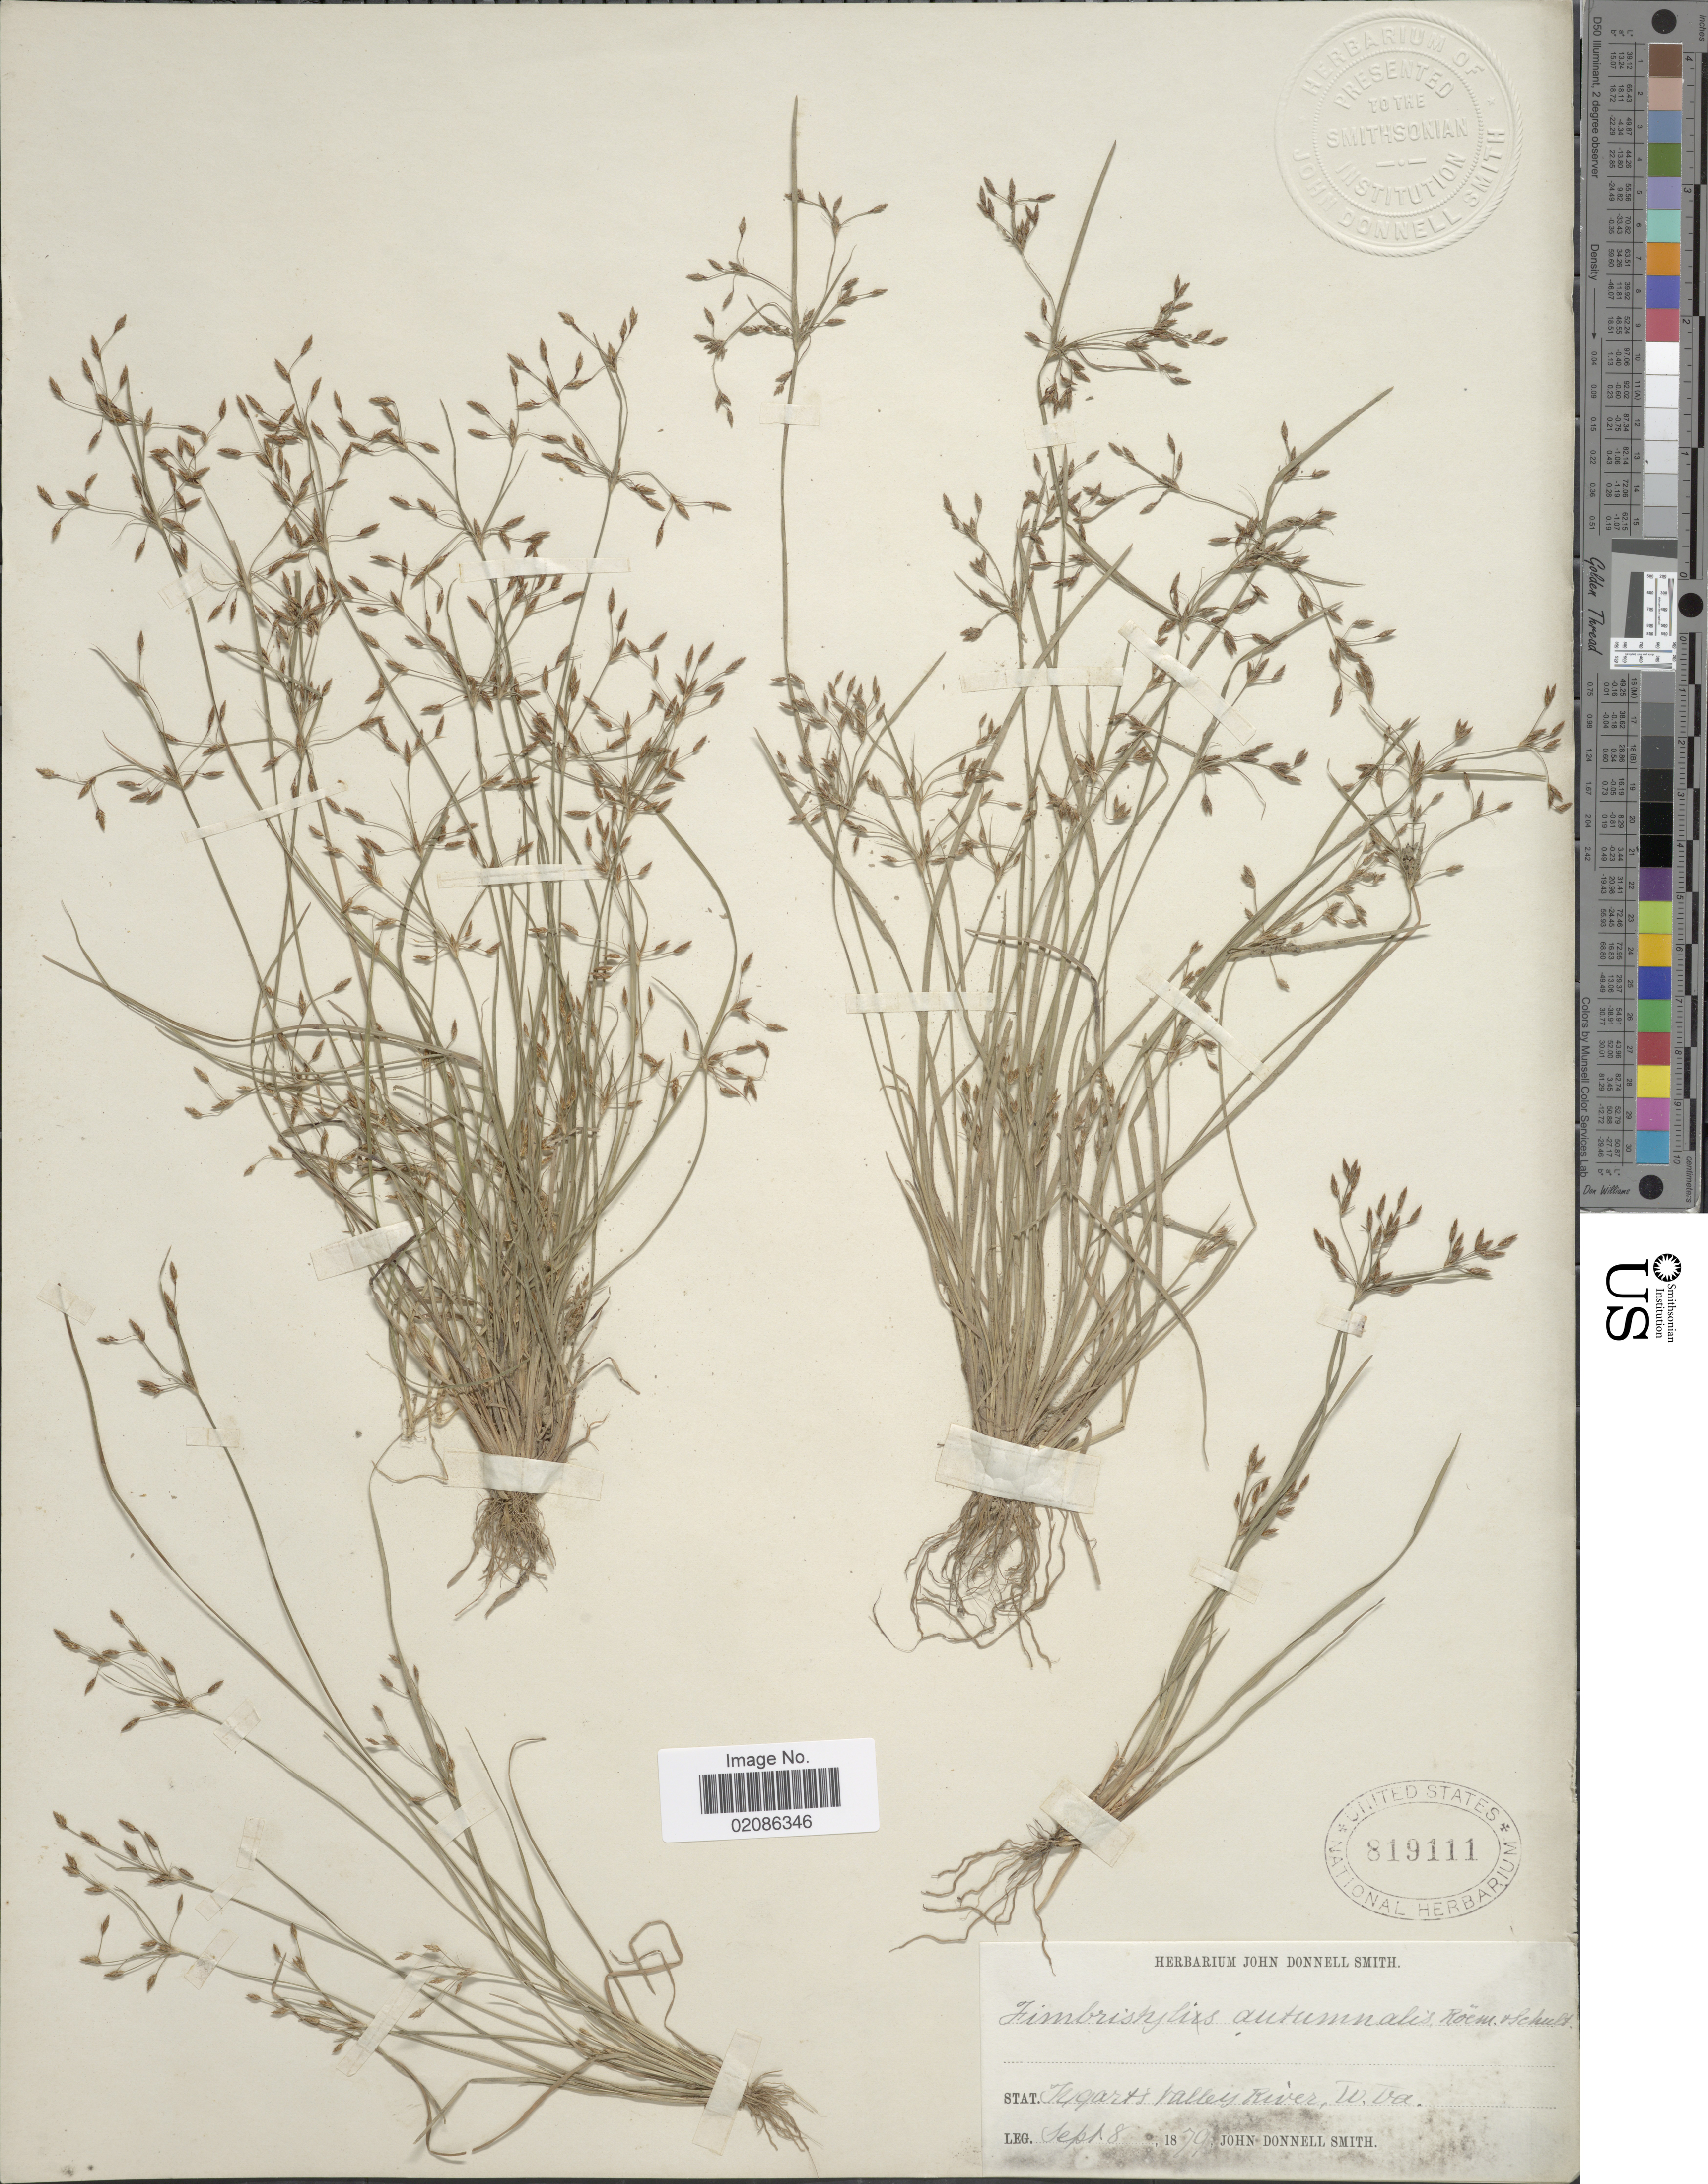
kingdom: Plantae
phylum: Tracheophyta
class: Liliopsida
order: Poales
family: Cyperaceae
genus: Fimbristylis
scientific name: Fimbristylis autumnalis (L.) Roem. & Schult.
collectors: J. Donnell Smith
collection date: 1879-09-08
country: United States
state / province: West Virginia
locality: Ingarts Valley River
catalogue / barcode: US 819111